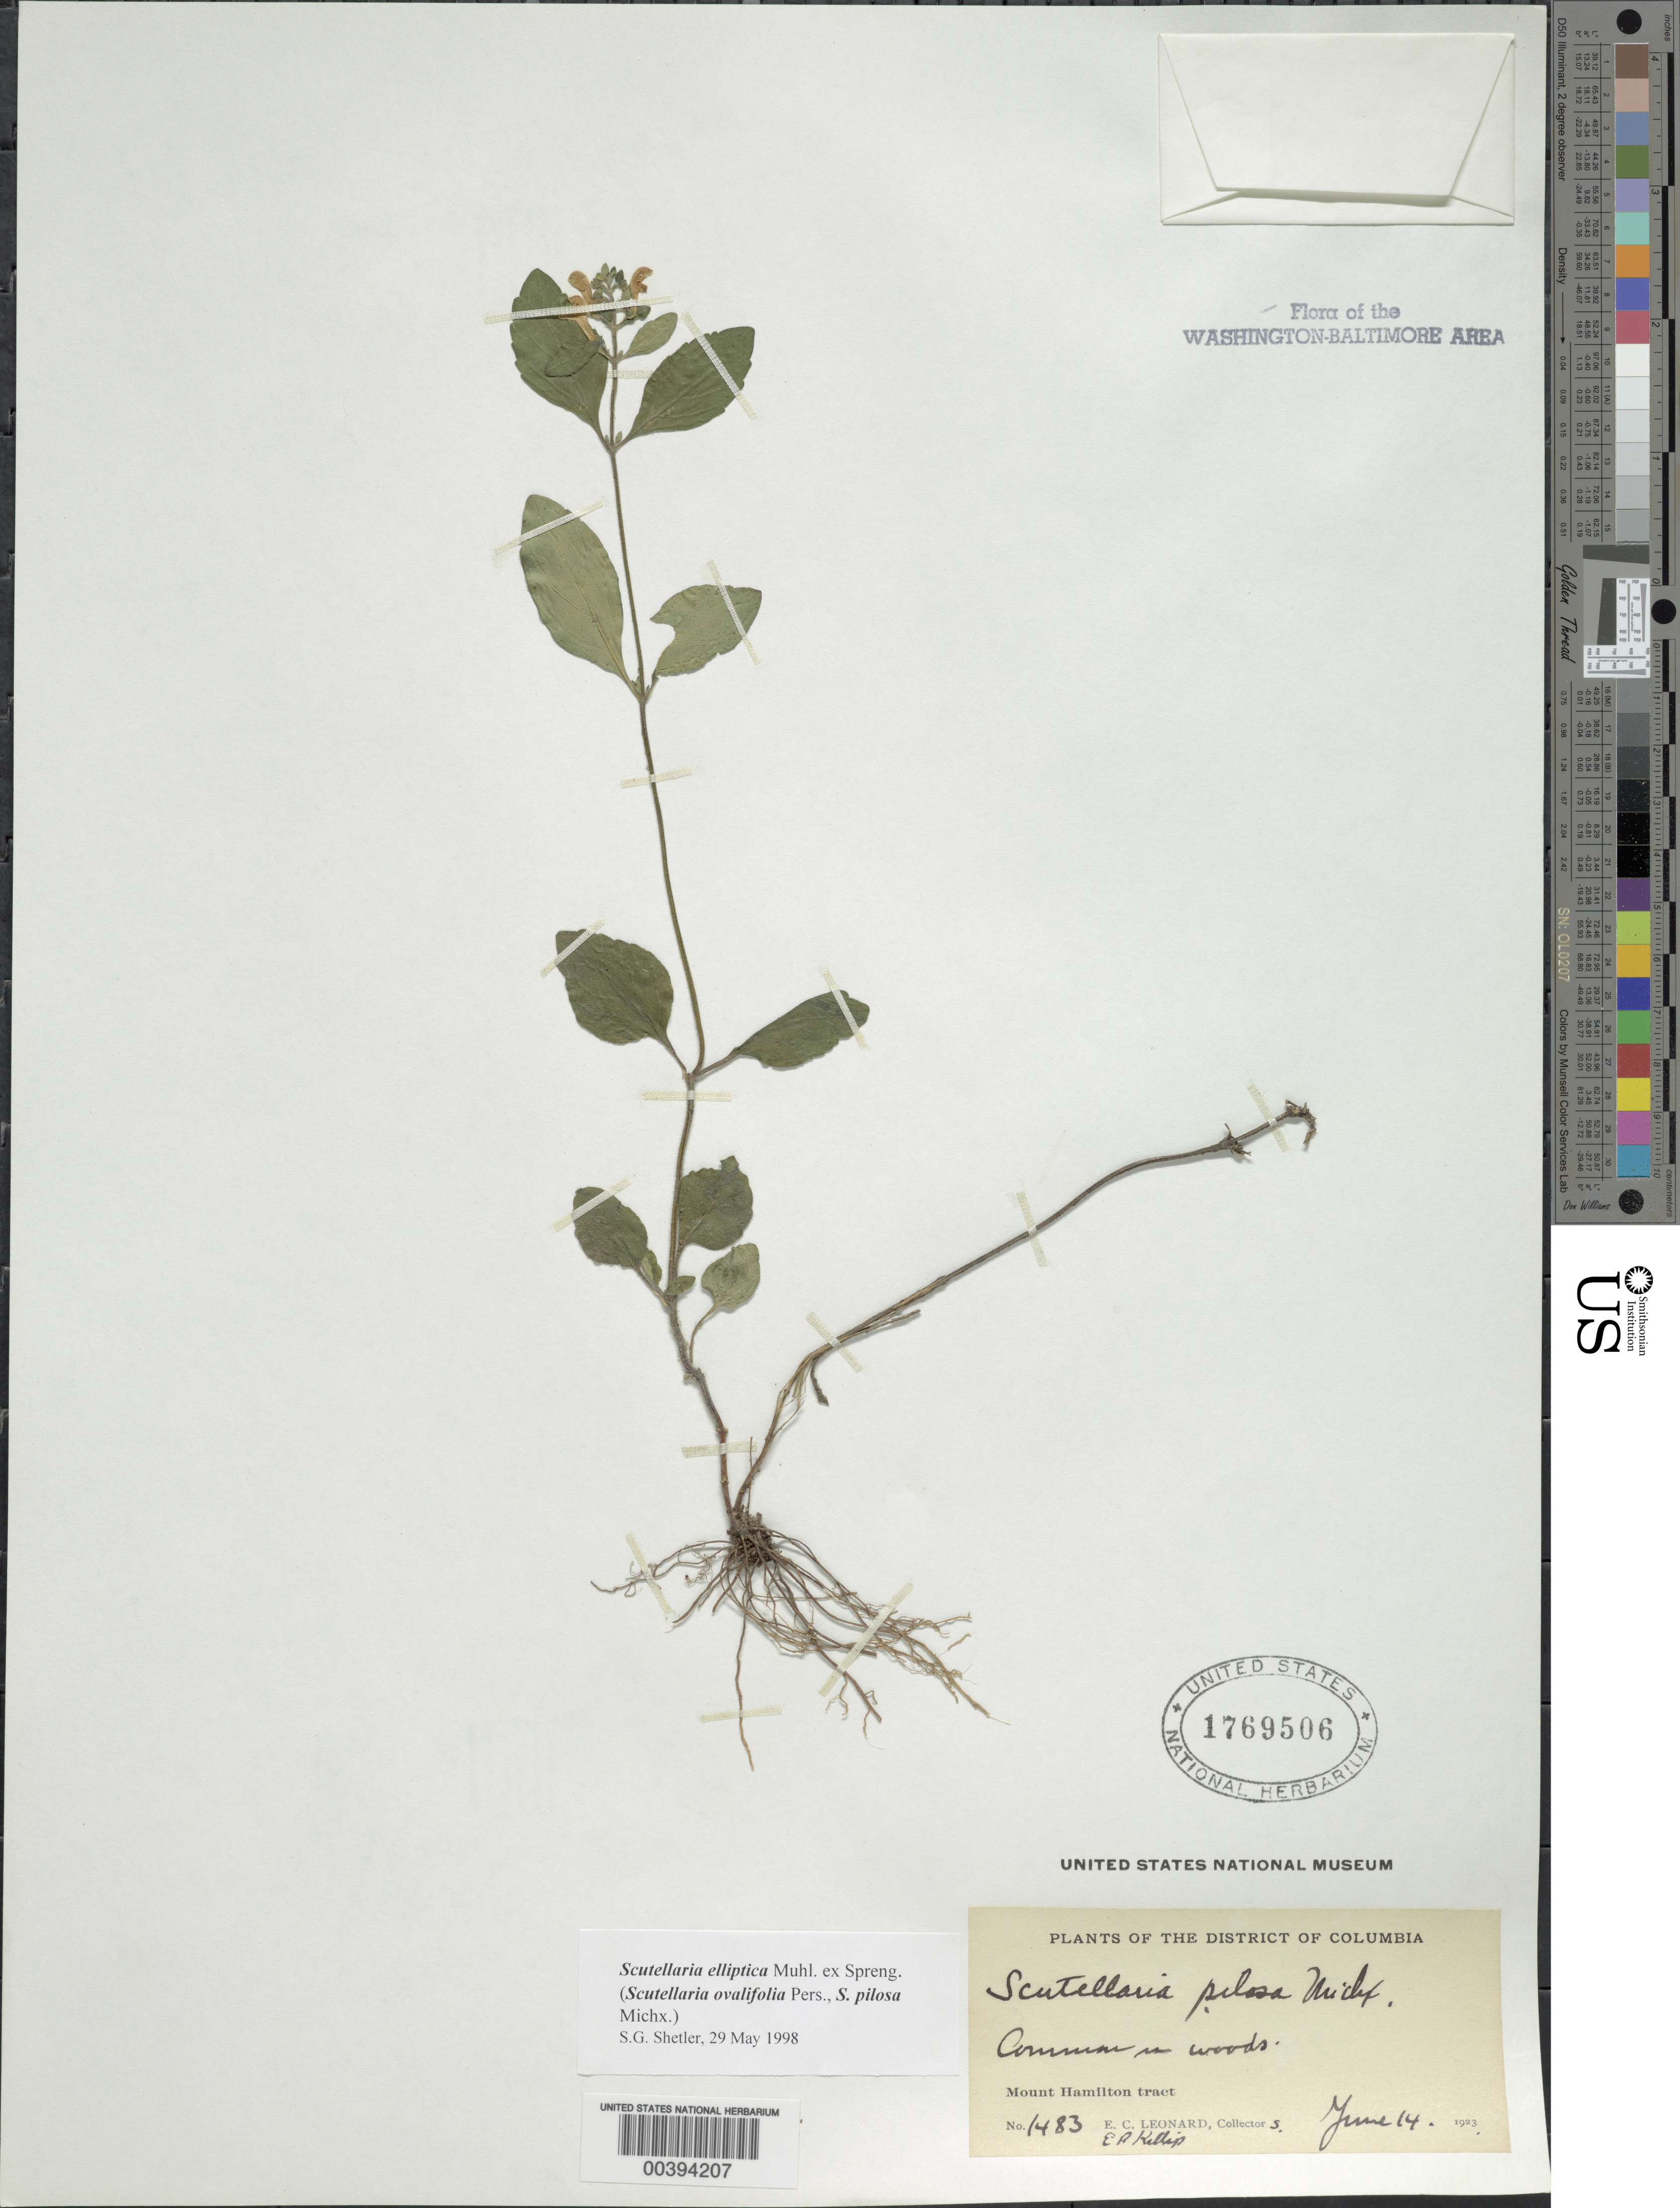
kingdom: Plantae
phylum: Tracheophyta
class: Magnoliopsida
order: Lamiales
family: Lamiaceae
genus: Scutellaria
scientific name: Scutellaria elliptica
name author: Muhl.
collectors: E. C. Leonard & E. P. Killip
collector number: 1483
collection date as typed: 14 Jun 1923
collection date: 1923-06-14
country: United States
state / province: District of Columbia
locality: Mount Hamilton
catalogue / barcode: US 1769506